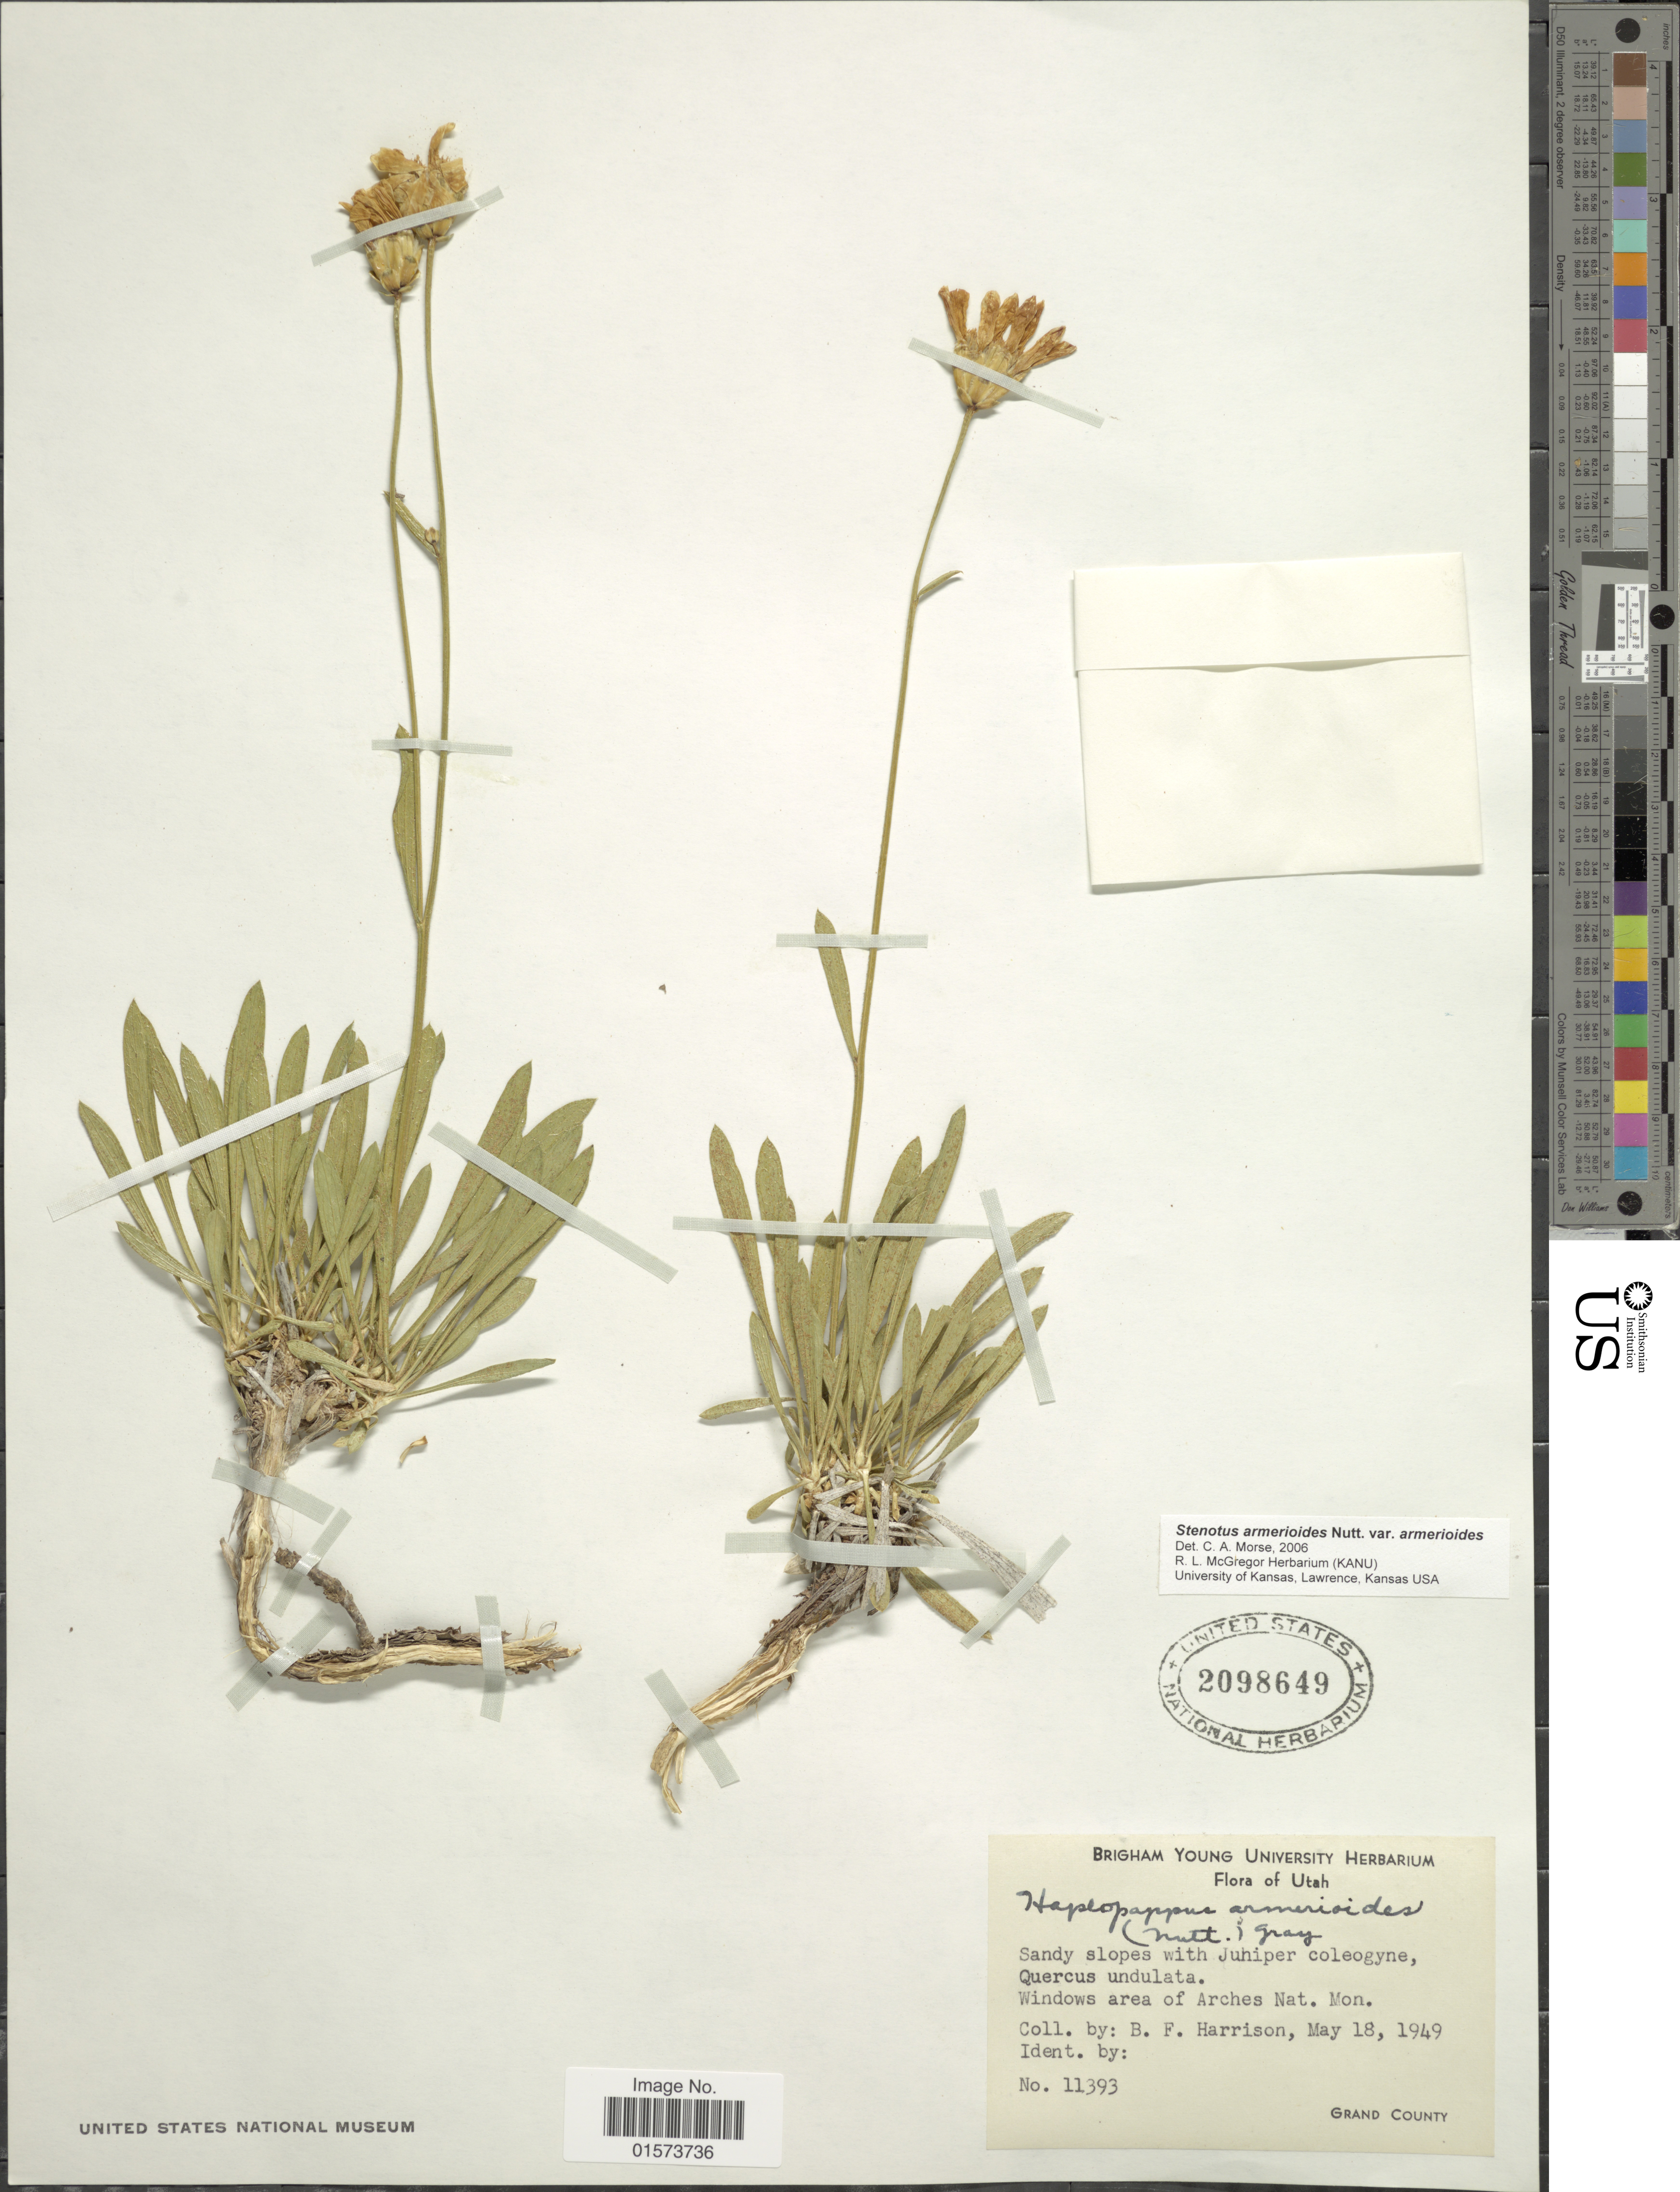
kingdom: Plantae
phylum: Tracheophyta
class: Magnoliopsida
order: Asterales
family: Asteraceae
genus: Stenotus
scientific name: Stenotus armerioides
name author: Nutt.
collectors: B. F. Harrison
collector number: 11393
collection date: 1949-05-18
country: United States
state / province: Utah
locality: Sandy slopes, windows area of Arches Nat. Mon., Grand County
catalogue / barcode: US 2098649